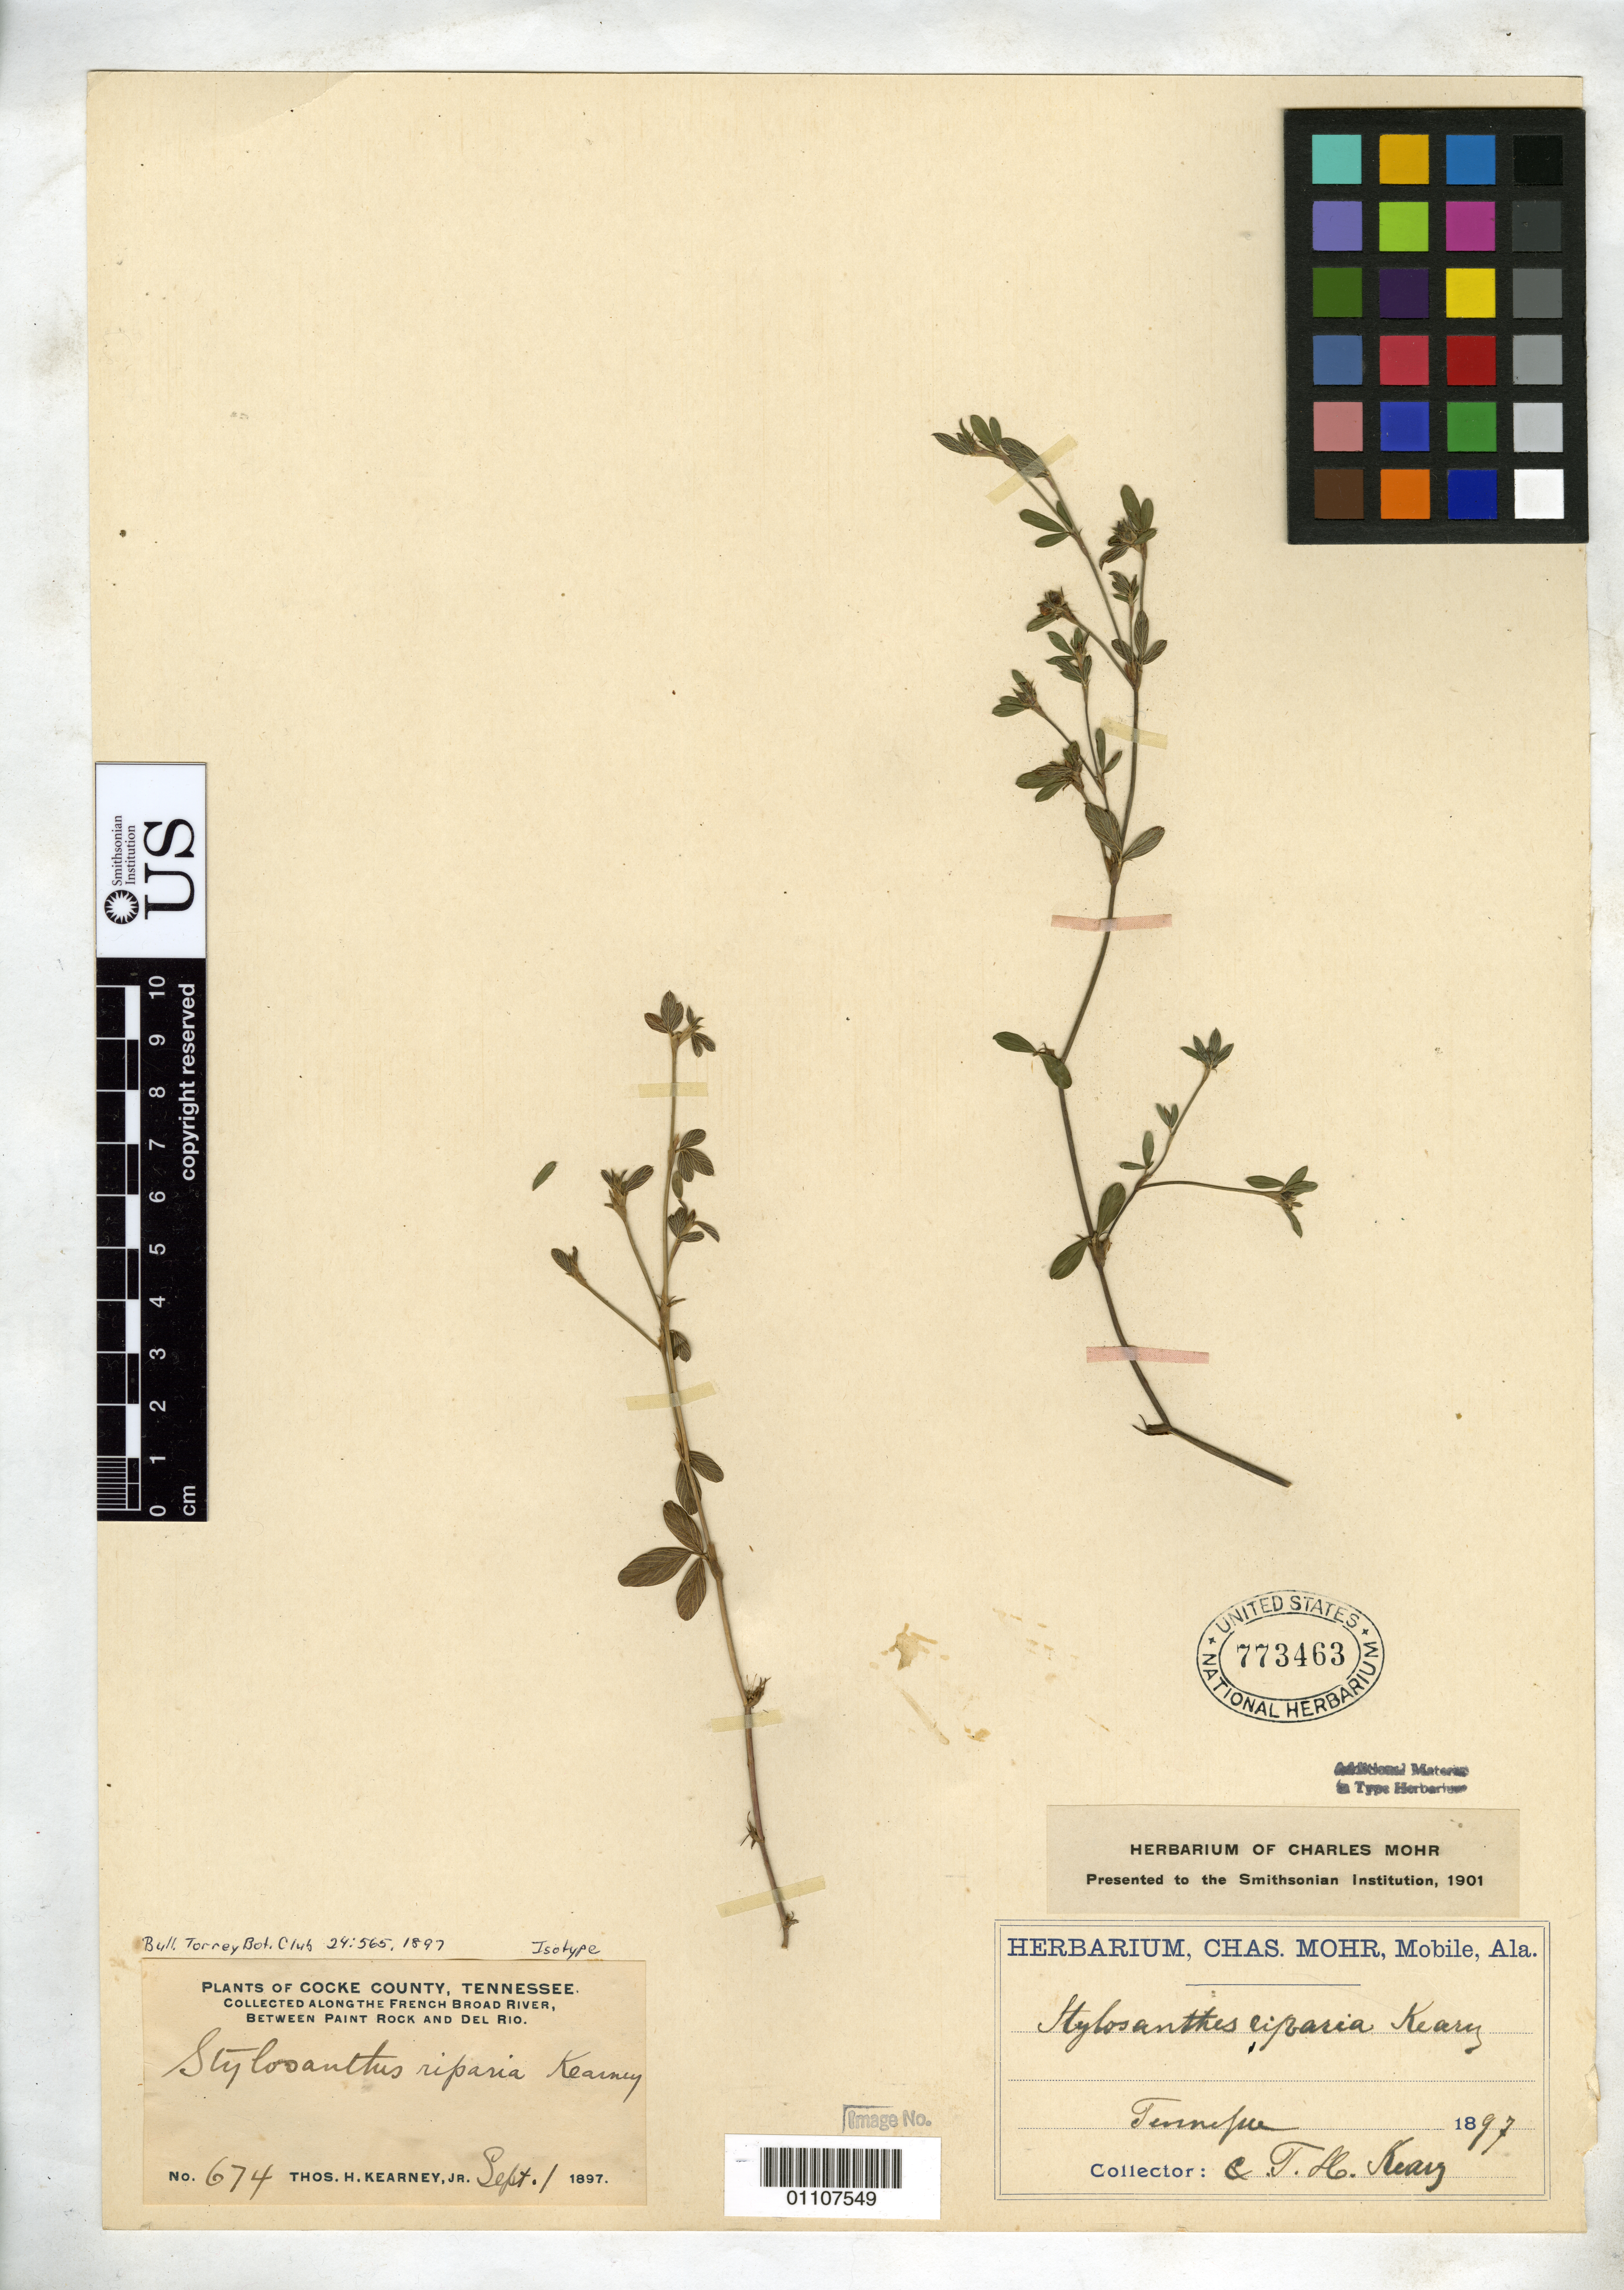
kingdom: Plantae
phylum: Tracheophyta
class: Magnoliopsida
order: Fabales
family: Fabaceae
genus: Stylosanthes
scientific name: Stylosanthes riparia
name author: Kearney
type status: Isotype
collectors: T. H. Kearney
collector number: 674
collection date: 1897-09-01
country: United States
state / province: Tennessee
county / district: Cocke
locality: Collected along the French Broad River, between Paint Rock and Del Rio.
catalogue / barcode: US 773463